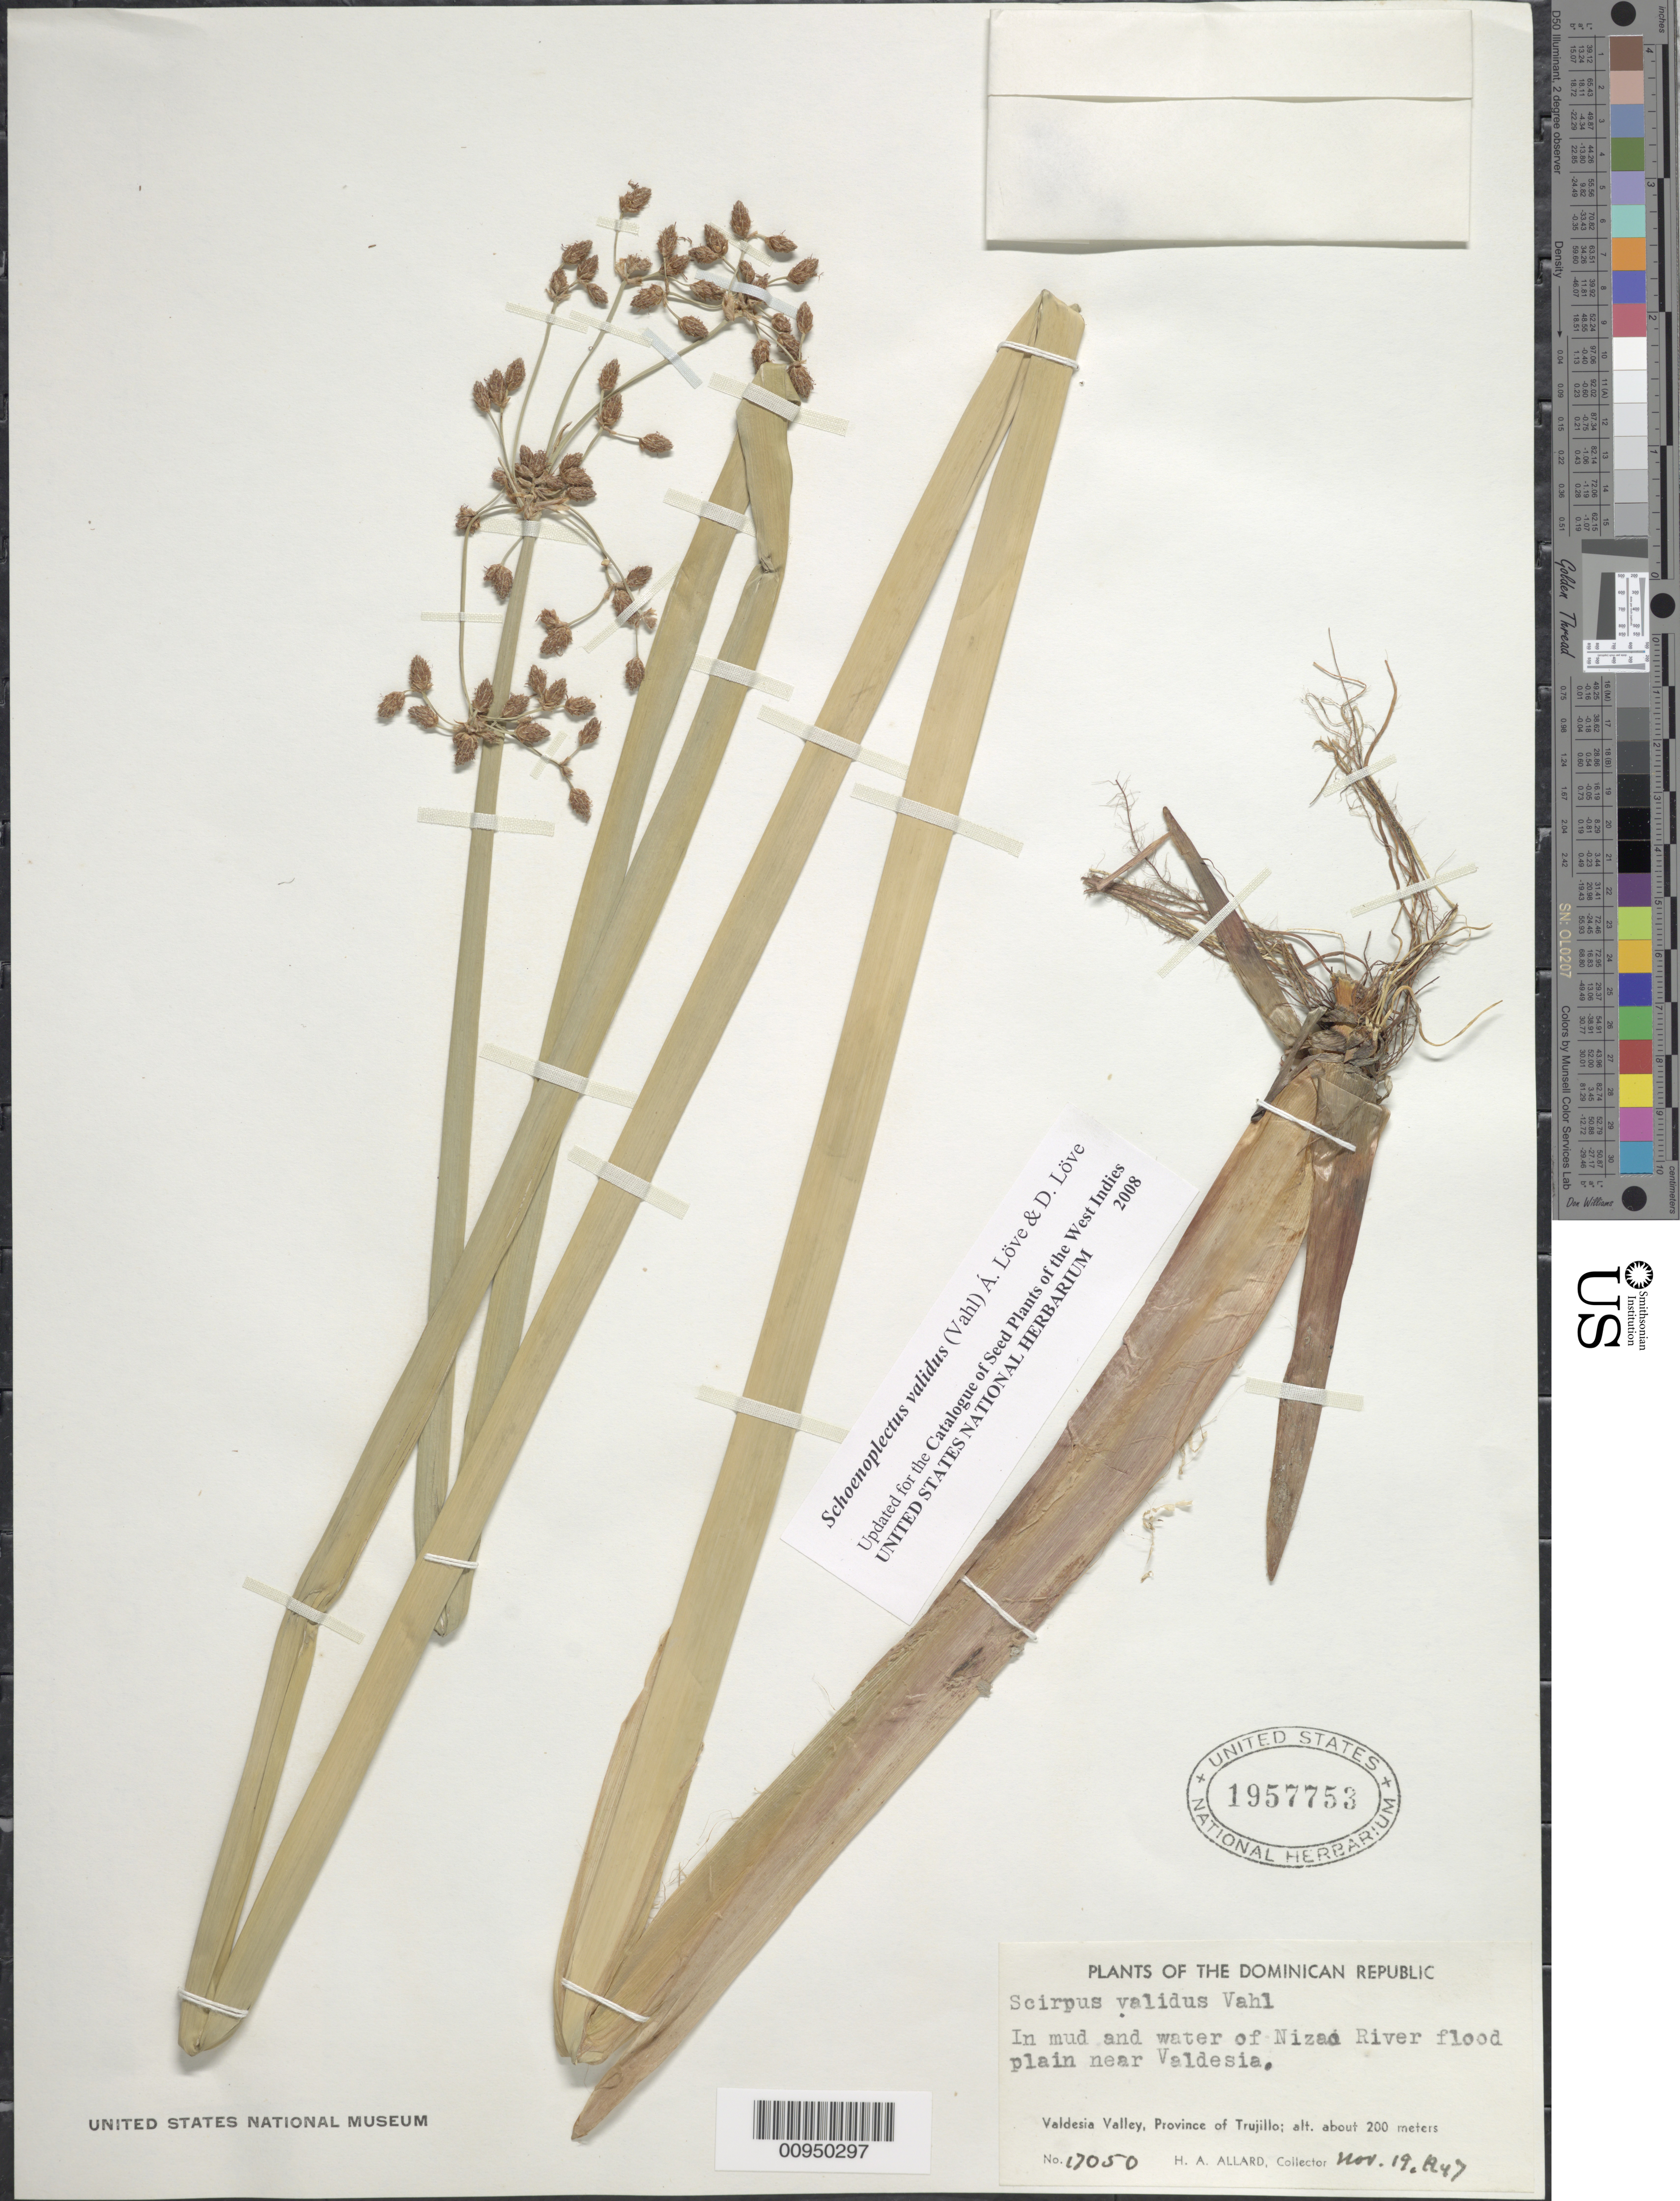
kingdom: Plantae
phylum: Tracheophyta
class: Liliopsida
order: Poales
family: Cyperaceae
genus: Schoenoplectus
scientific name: Schoenoplectus validus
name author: (Vahl) Á. Löve & D. Löve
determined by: Strong, M. T., (US), Smithsonian Institution - National Museum of Natural History (UNITED STATES)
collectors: H. A. Allard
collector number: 17050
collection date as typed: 19 Nov 1947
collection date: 1947-11-19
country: Dominican Republic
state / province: Santo Domingo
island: Hispaniola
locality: Valdesia Valley, Nizao River flood plain near Valdesia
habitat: In mud and water of river flood plain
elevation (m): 200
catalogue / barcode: US 1957753